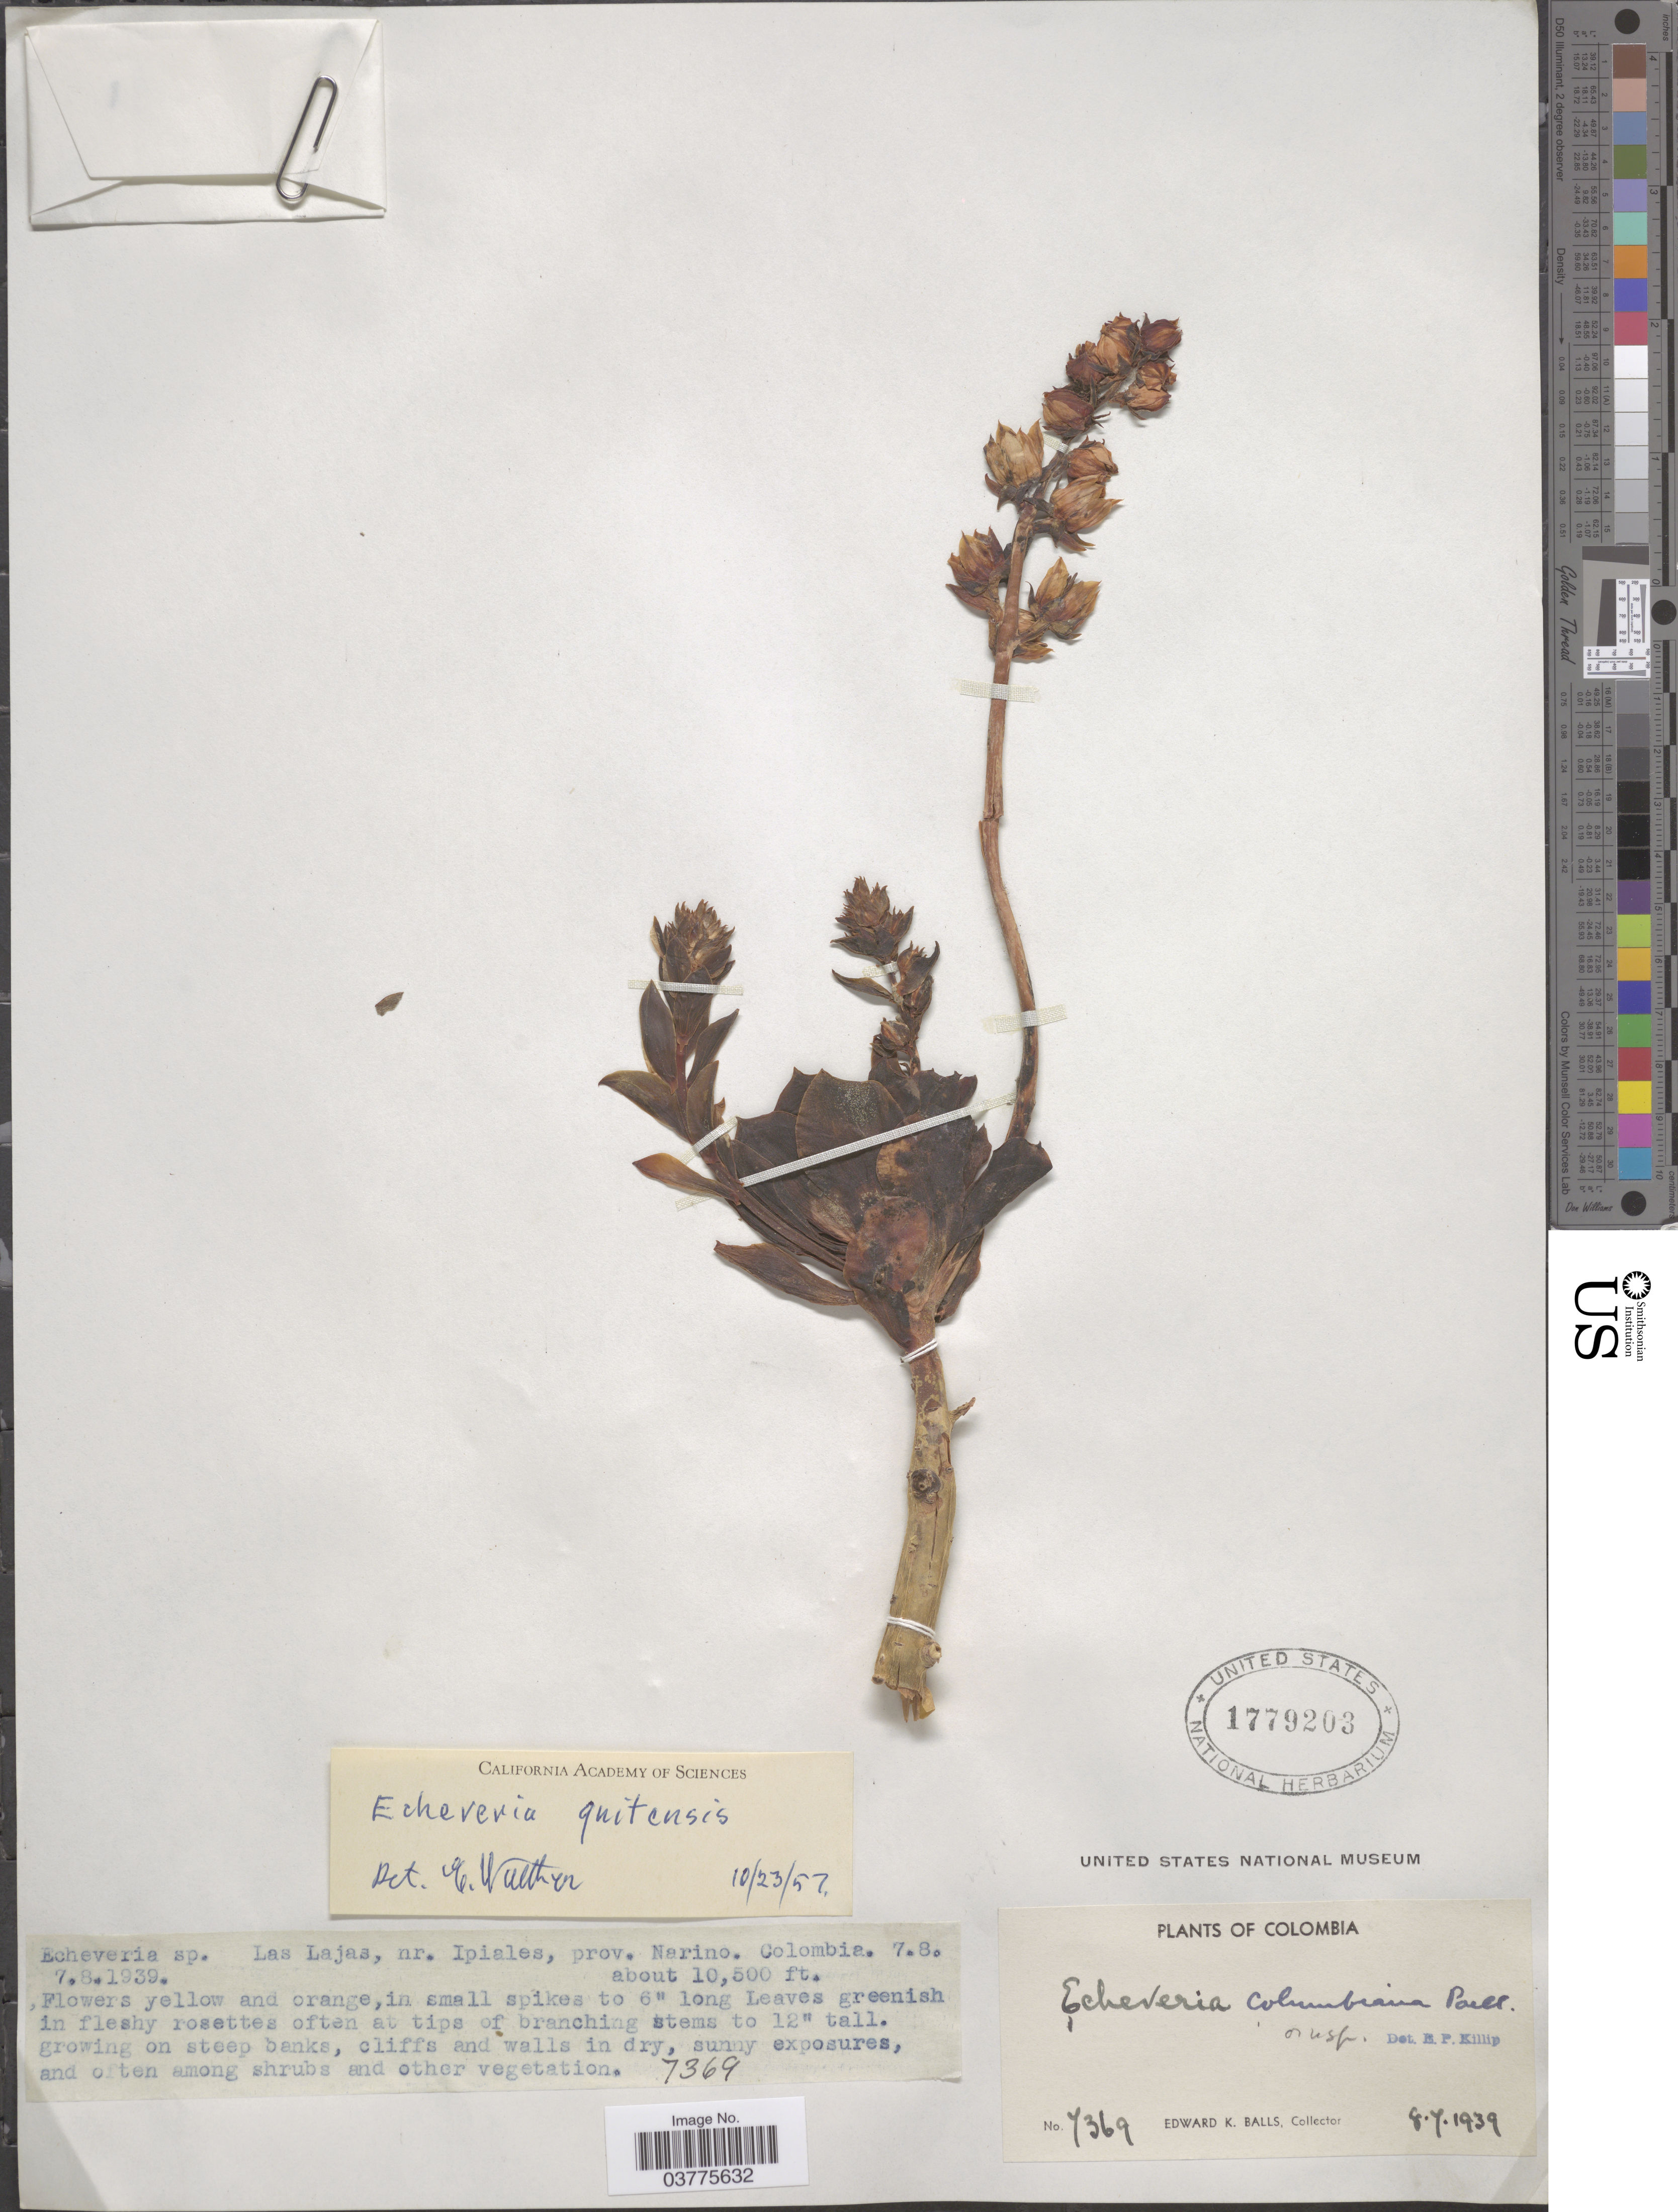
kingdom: Plantae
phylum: Tracheophyta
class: Magnoliopsida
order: Saxifragales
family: Crassulaceae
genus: Echeveria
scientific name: Echeveria quitensis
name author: (Kunth) Lindl.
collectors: E. K. Balls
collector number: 7369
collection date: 1939-08-07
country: Colombia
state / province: Nariño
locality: Las Lajas, nr. Ipiales.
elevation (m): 3200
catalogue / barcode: US 1779203